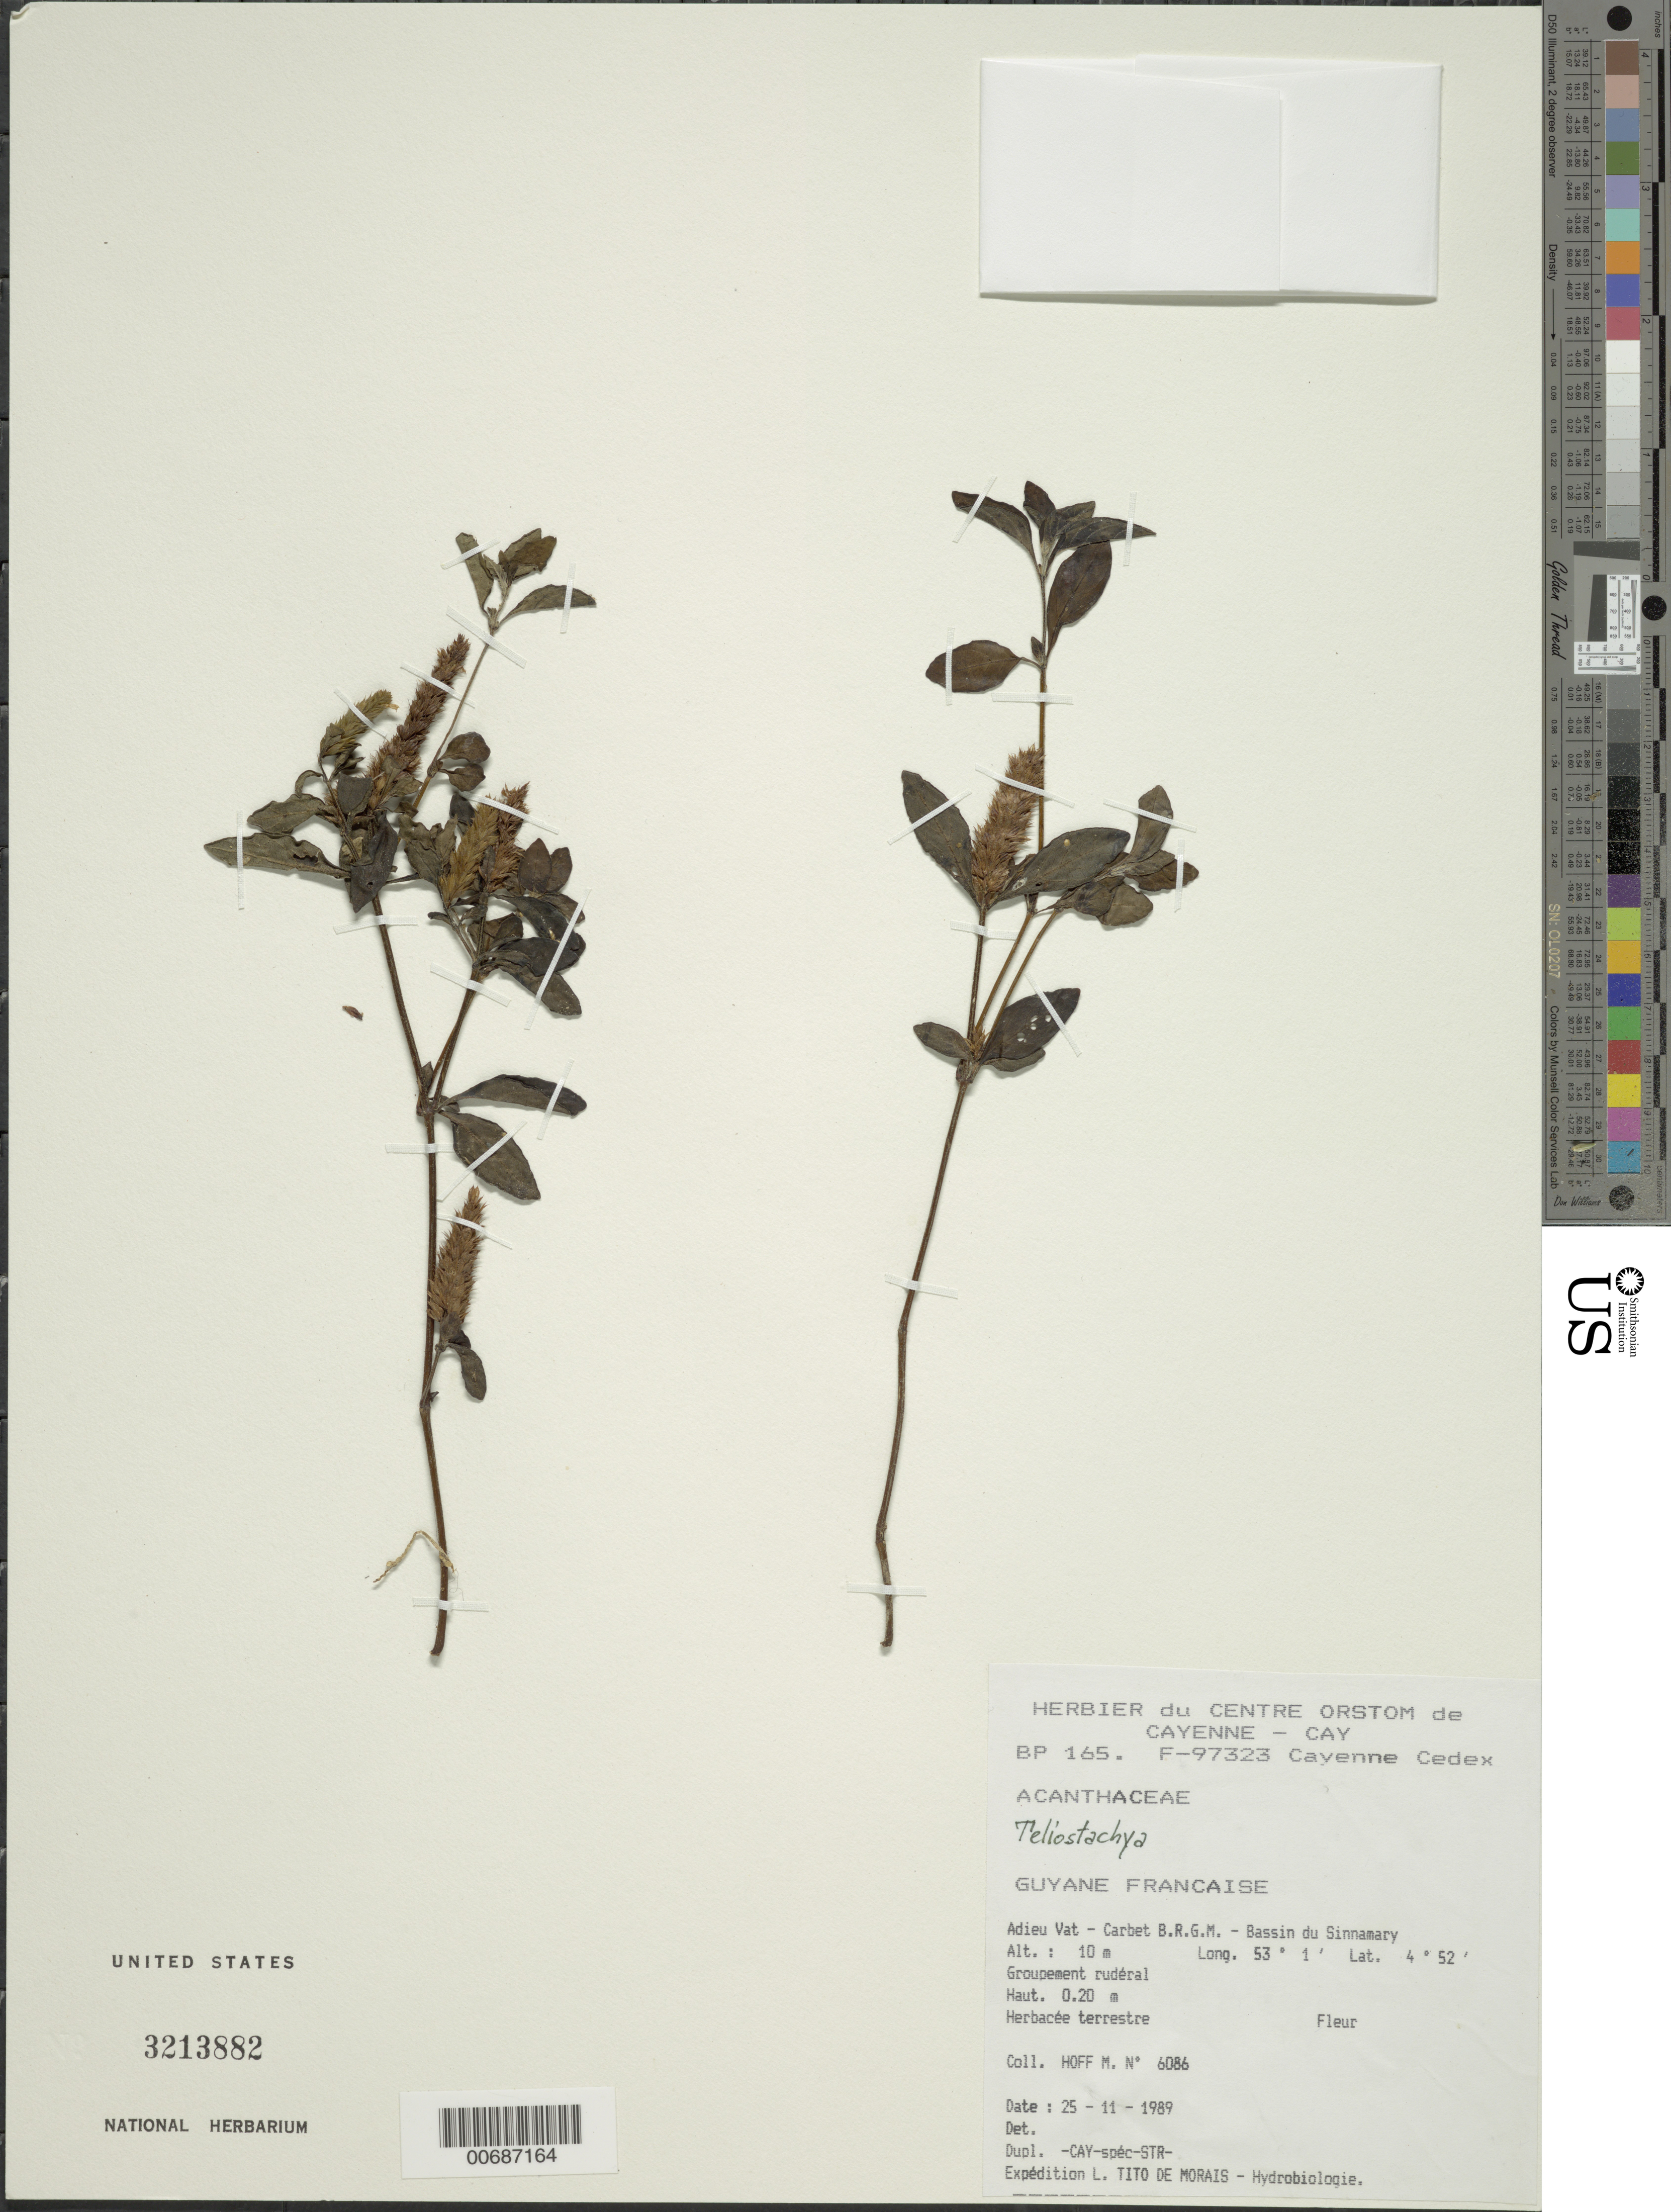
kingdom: Plantae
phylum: Tracheophyta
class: Magnoliopsida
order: Lamiales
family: Acanthaceae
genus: Teliostachya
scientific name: Teliostachya sp.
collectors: M. Hoff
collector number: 6086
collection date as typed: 25-Nov-89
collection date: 1989-11-25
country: French Guiana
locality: Adieu Vat, Carbet B.R.G.M., Bassin du Sinnamary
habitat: Groupement ruderal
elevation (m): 10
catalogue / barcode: US 3213882